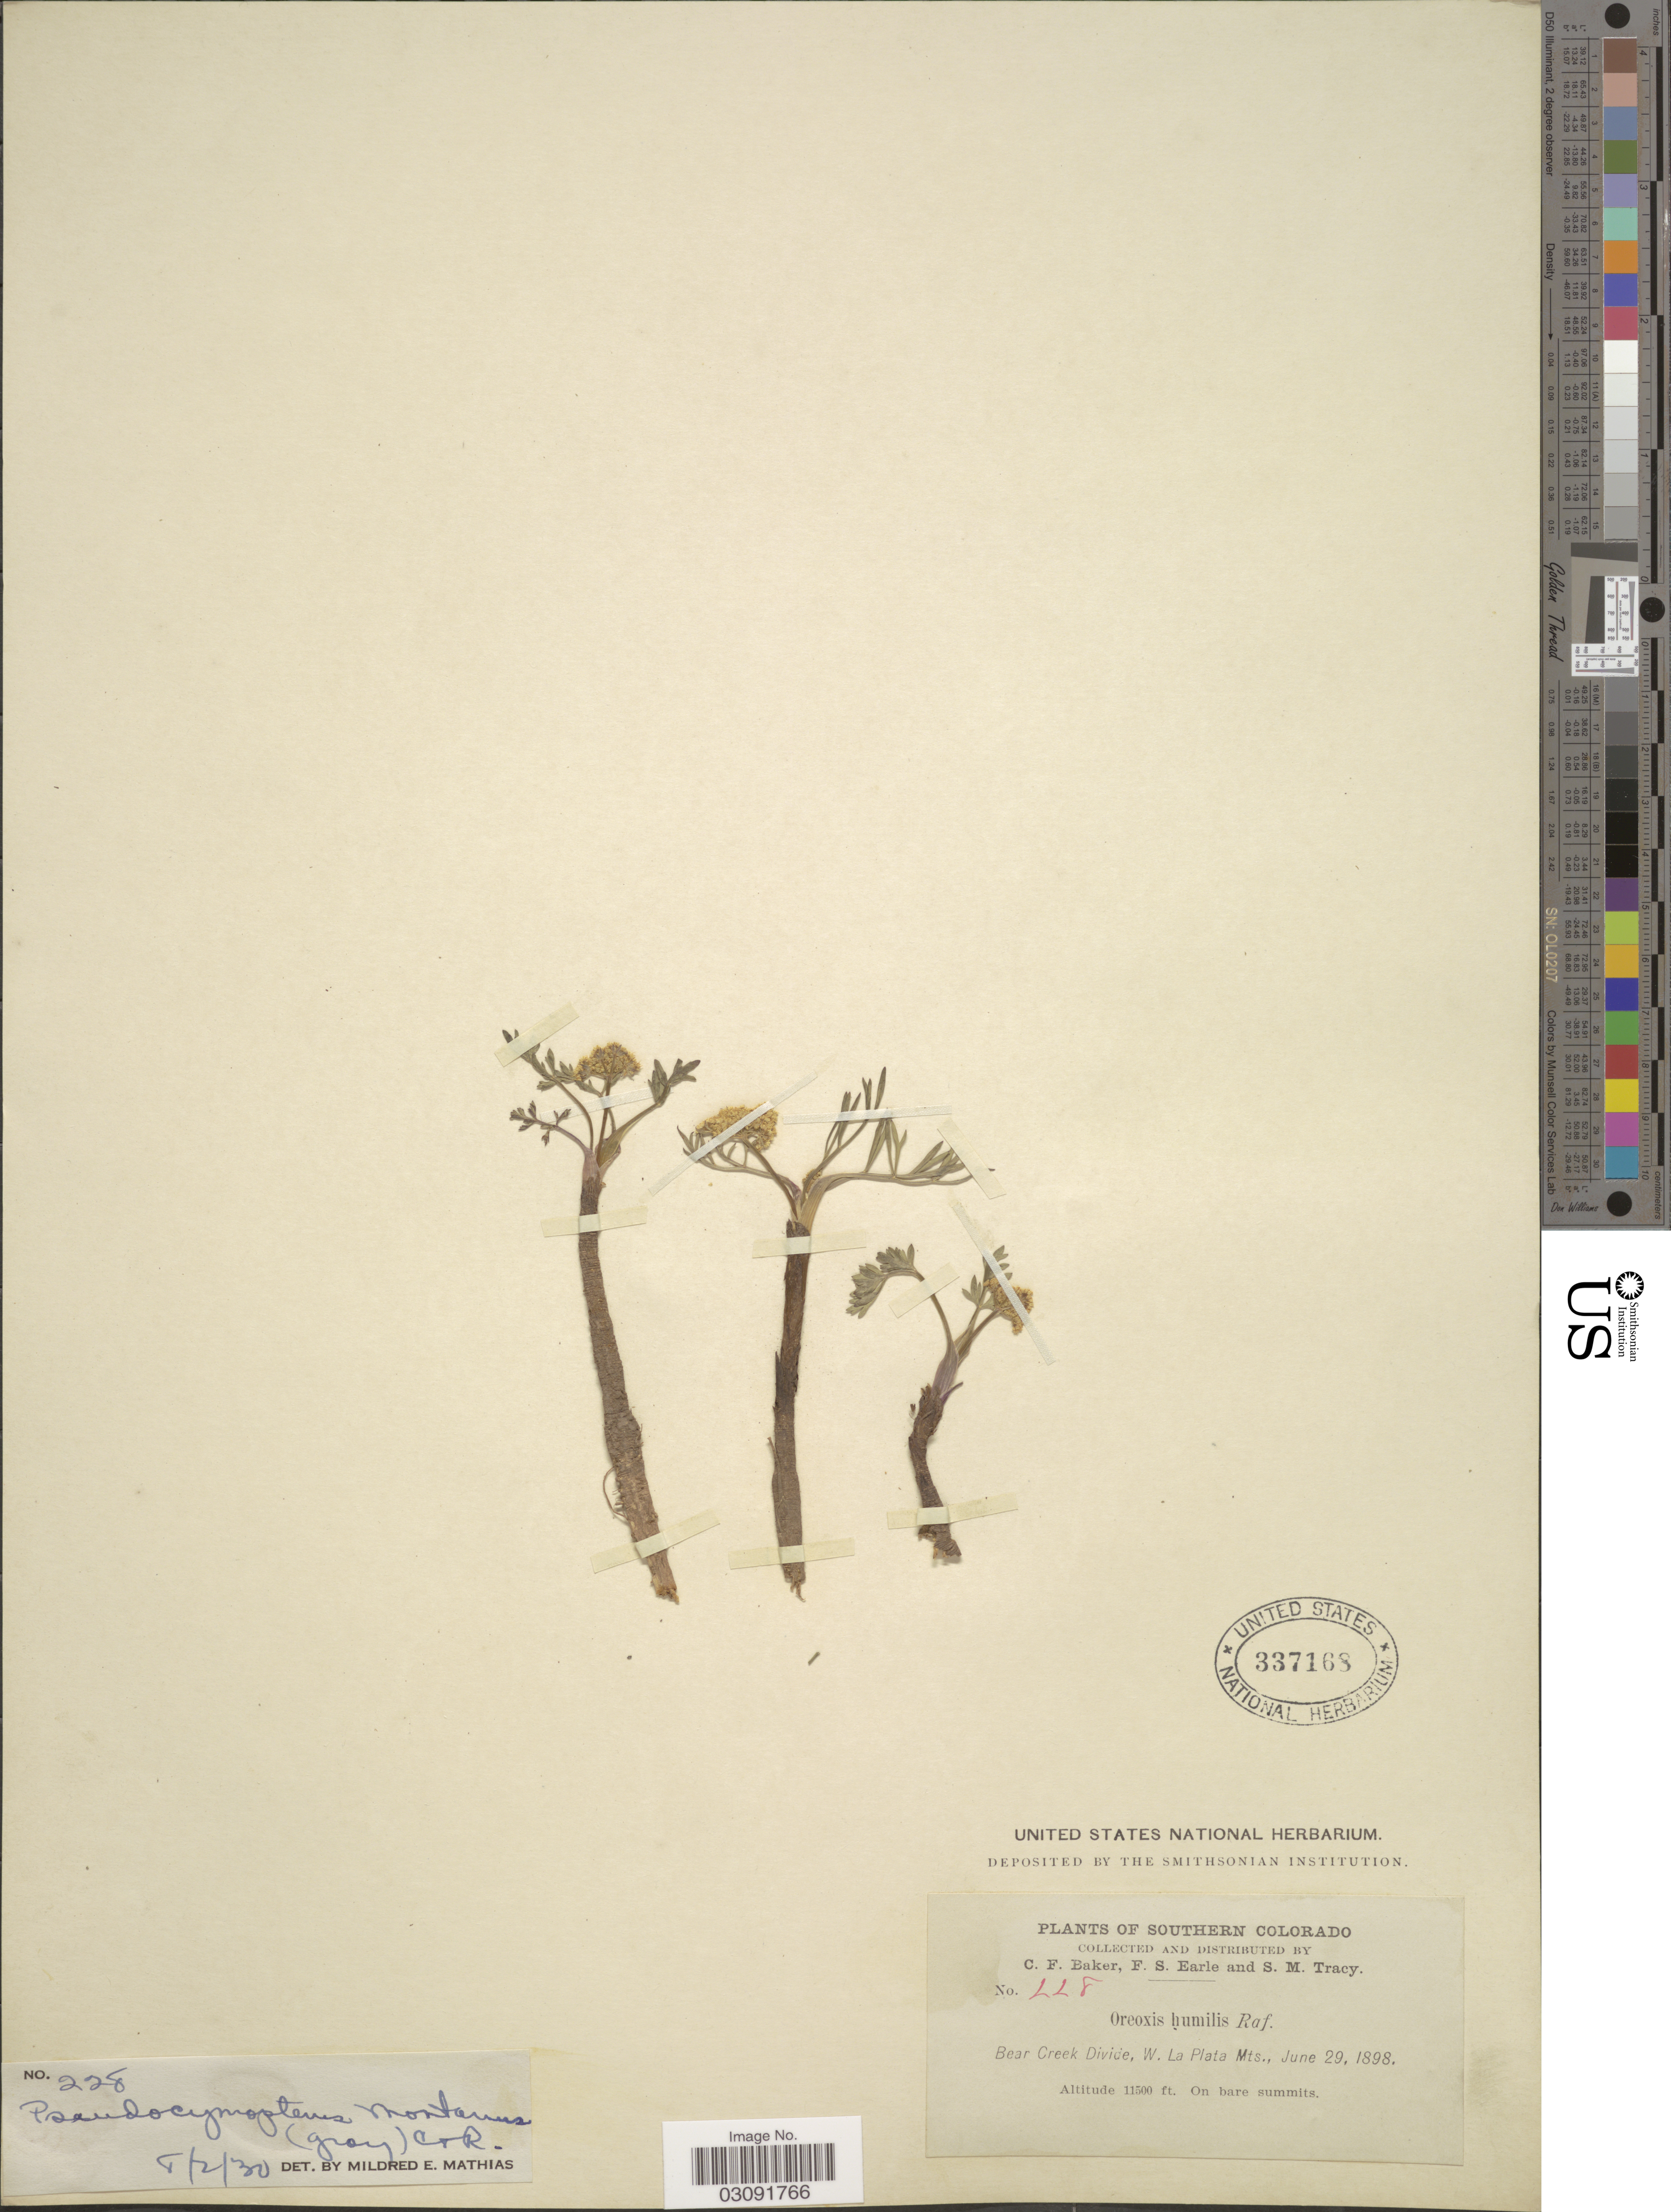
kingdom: Plantae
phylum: Tracheophyta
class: Magnoliopsida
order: Apiales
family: Apiaceae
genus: Pseudocymopterus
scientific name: Pseudocymopterus montanus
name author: (A. Gray) J.M. Coult. & Rose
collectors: C. F. Baker, F. S. Earle & S. M. Tracy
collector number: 228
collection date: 1898-06-29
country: United States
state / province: Colorado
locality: Southern Colorado, Bear Creek Divide, W. La Plata Mts.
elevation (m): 3505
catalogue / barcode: US 337168